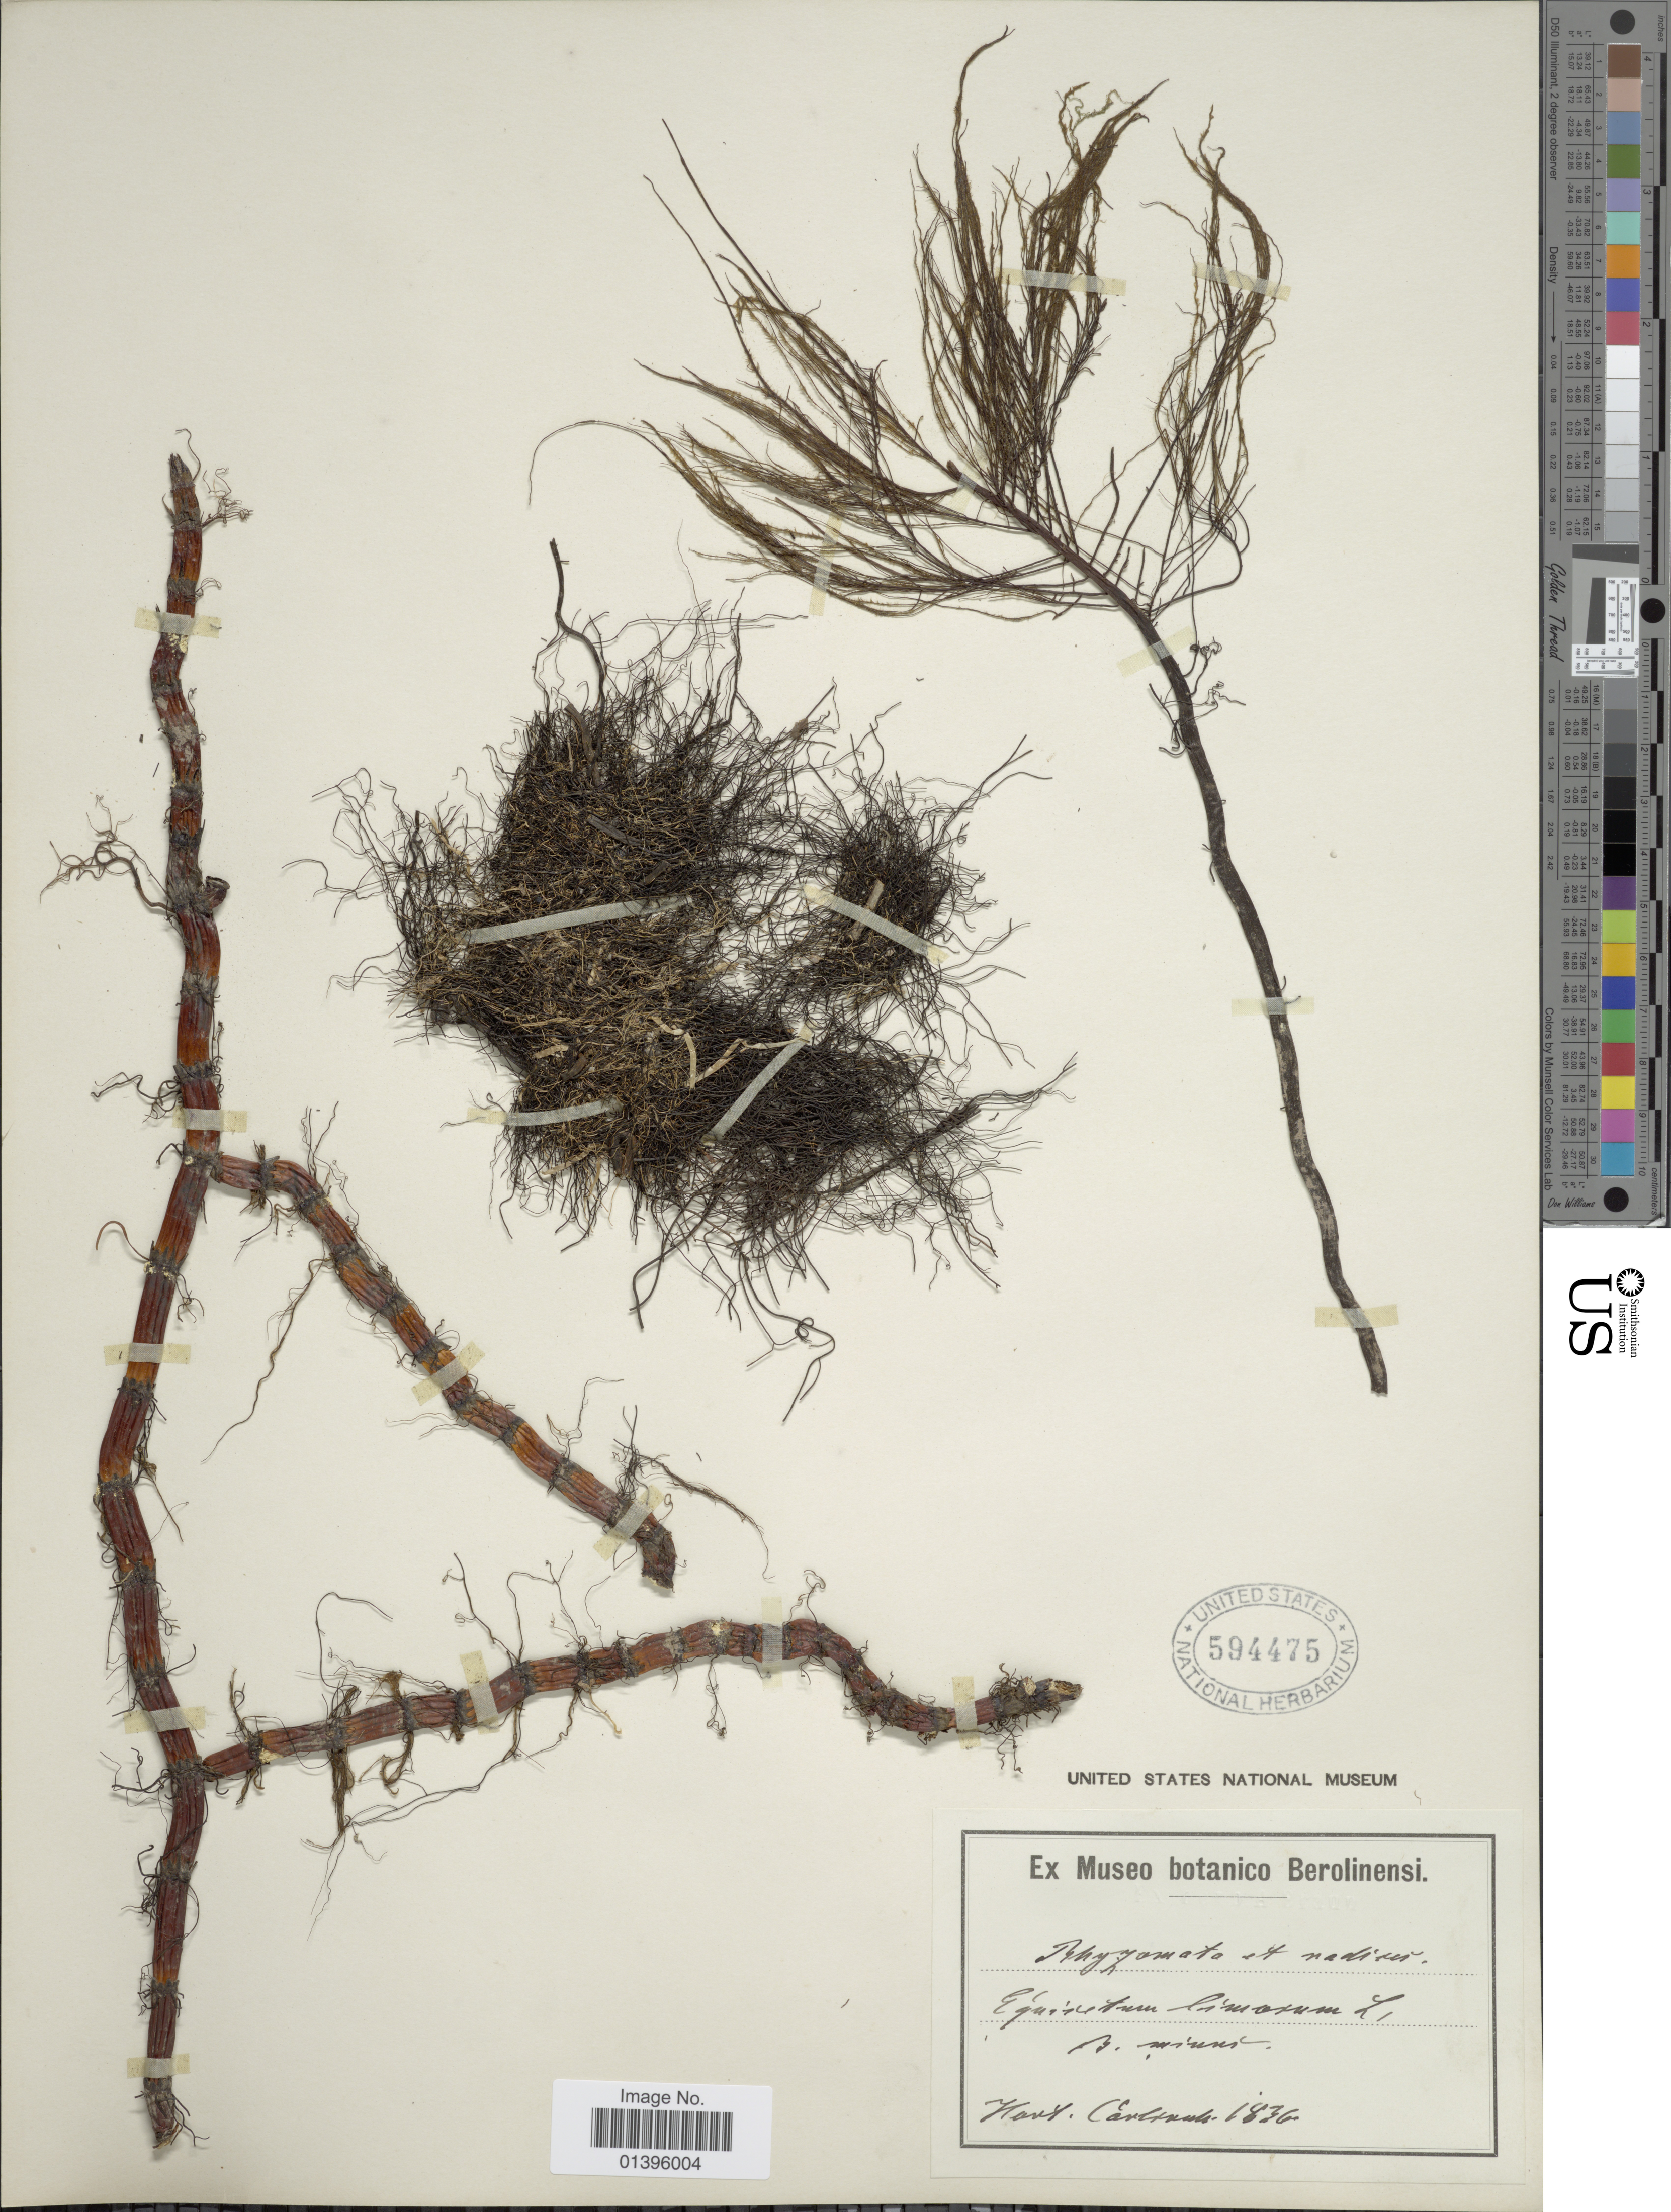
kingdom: Plantae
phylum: Tracheophyta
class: Polypodiopsida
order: Equisetales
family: Equisetaceae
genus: Equisetum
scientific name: Equisetum fluviatile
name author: L.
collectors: ex Museo Botanico Berolinensi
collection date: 1836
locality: Hort. Carlsunds [interpreted]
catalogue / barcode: US 594475